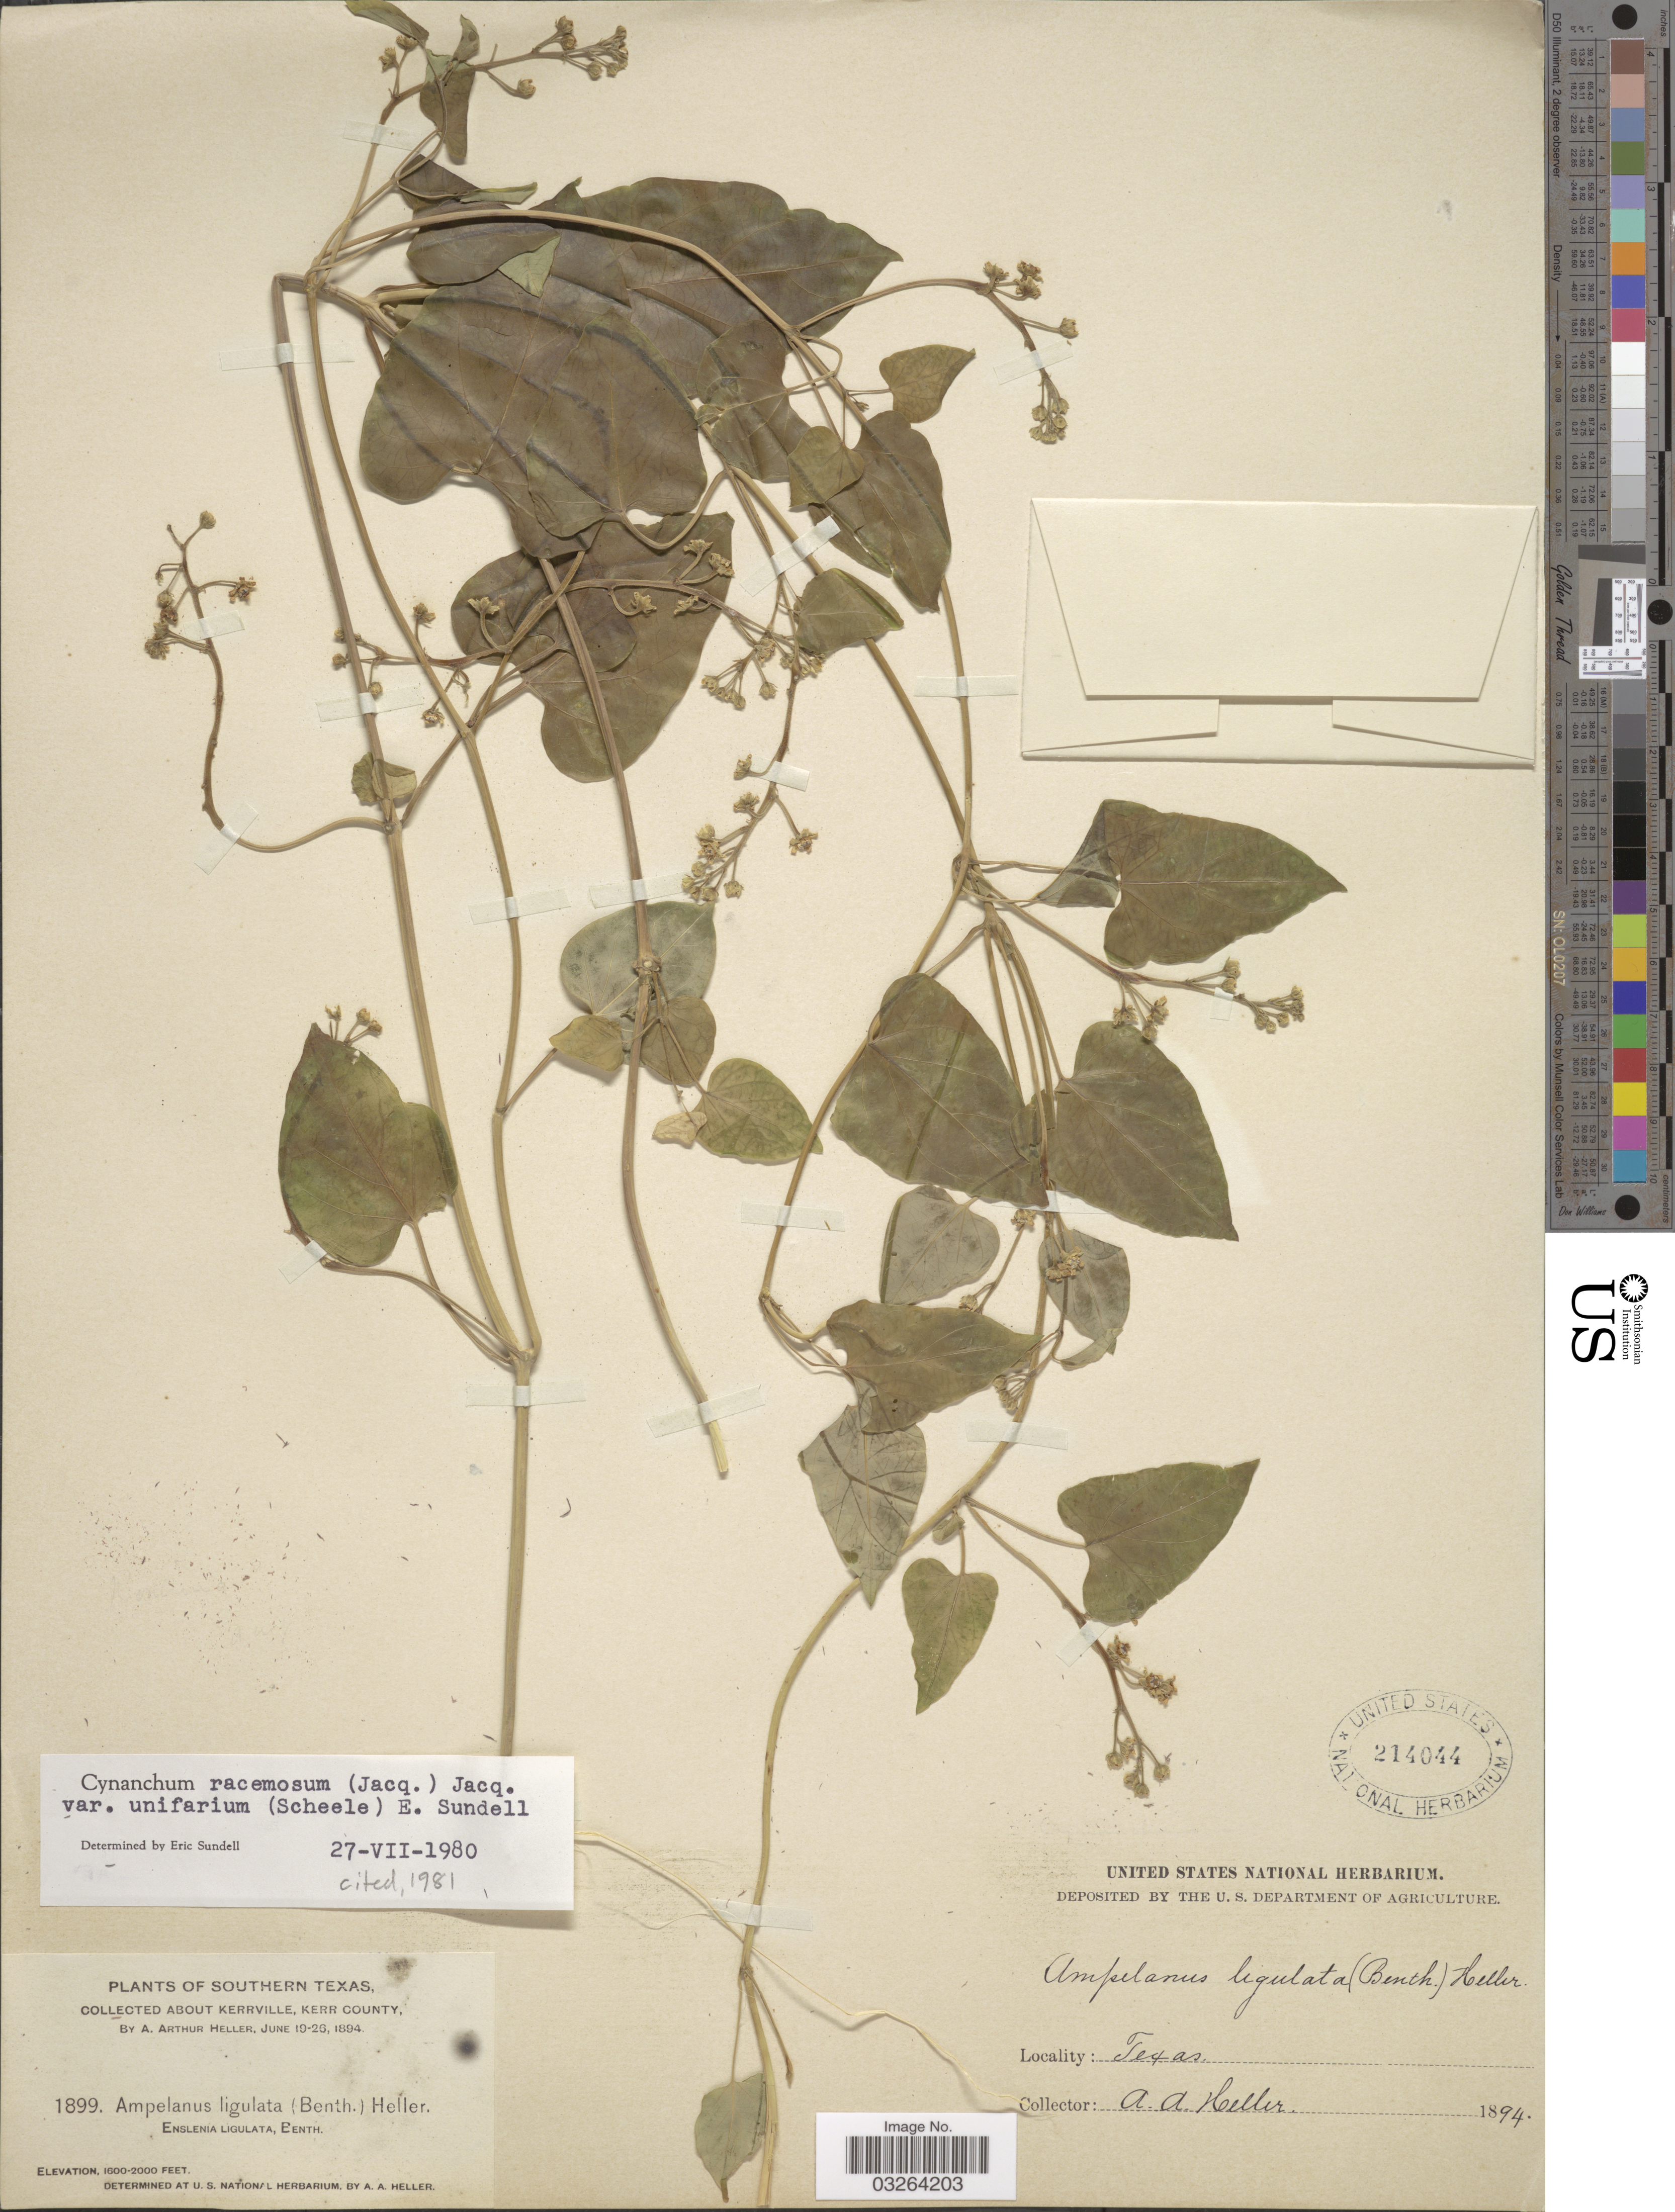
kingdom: Plantae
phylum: Tracheophyta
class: Magnoliopsida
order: Gentianales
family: Apocynaceae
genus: Cynanchum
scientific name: Cynanchum racemosum var. unifarium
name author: (Scheele) Sundell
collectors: A. A. Heller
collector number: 1899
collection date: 1894-06-19/1894-06-26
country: United States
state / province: Texas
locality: Southern Texas. About Kerrville, Kerr County.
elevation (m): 488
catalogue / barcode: US 214044